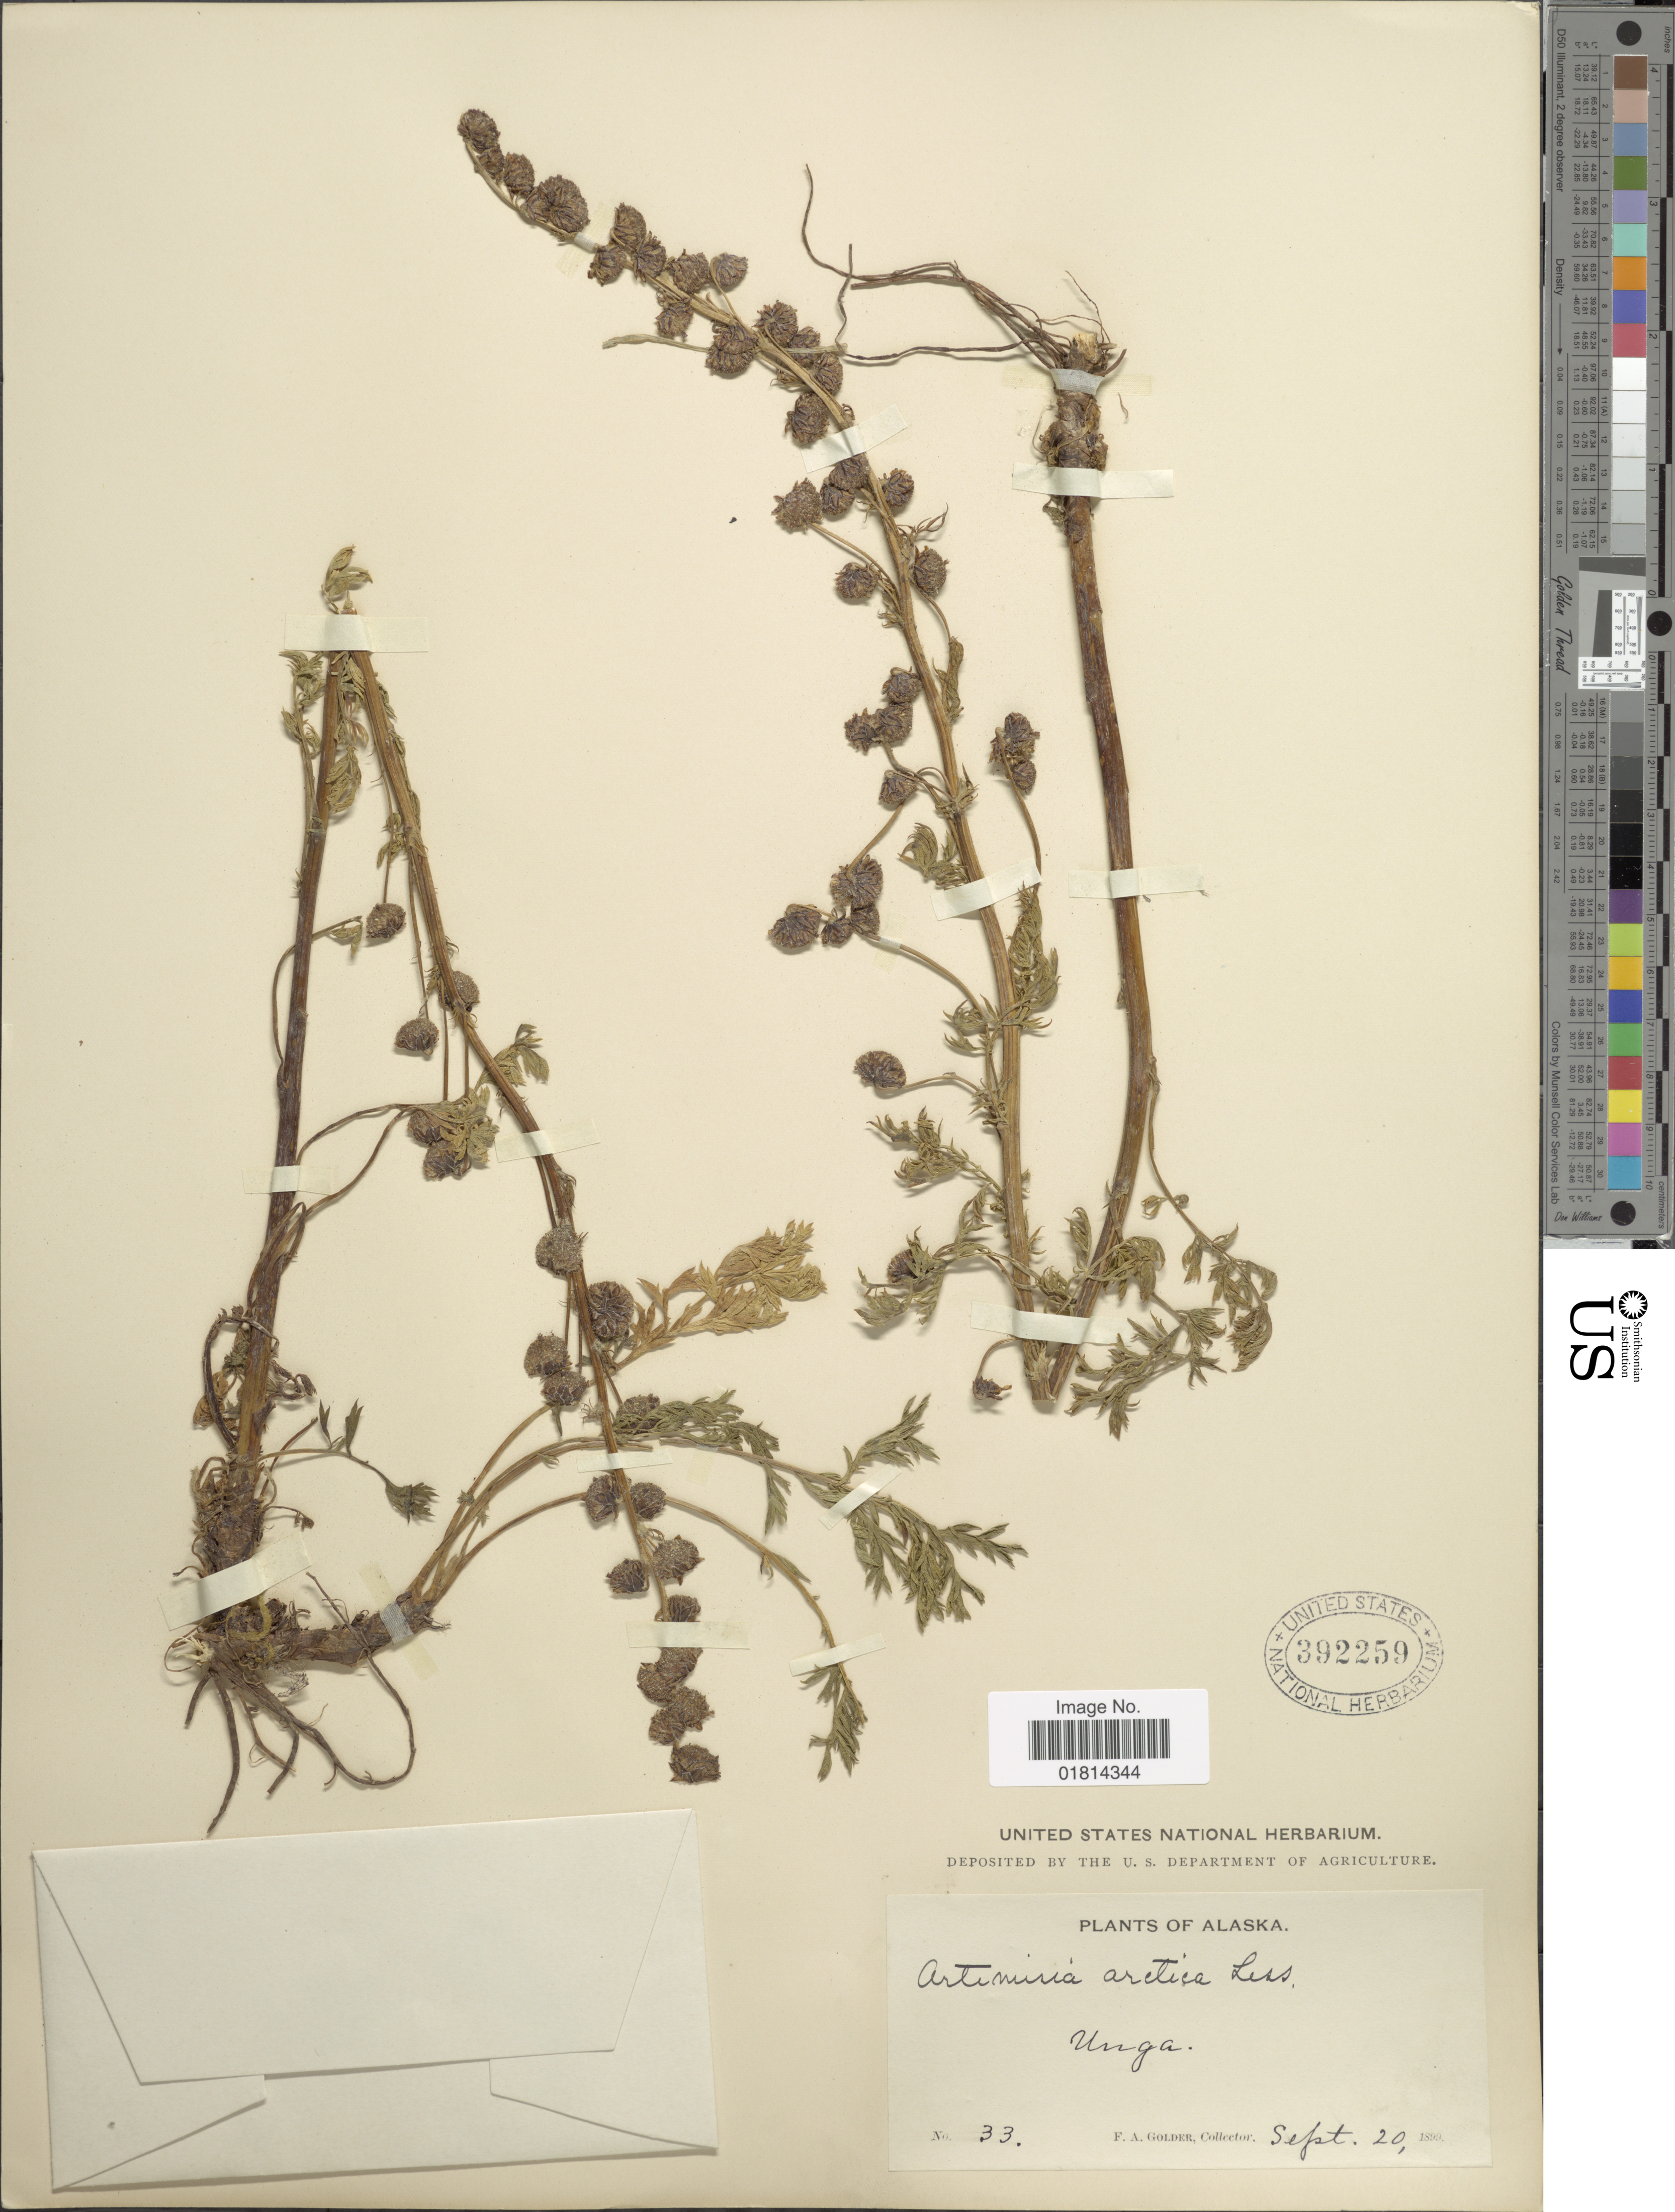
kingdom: Plantae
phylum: Tracheophyta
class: Magnoliopsida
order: Asterales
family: Asteraceae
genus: Artemisia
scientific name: Artemisia arctica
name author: Less.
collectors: F. Golder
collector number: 33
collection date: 1899-09-20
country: United States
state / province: Alaska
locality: Unga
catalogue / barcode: US 392259